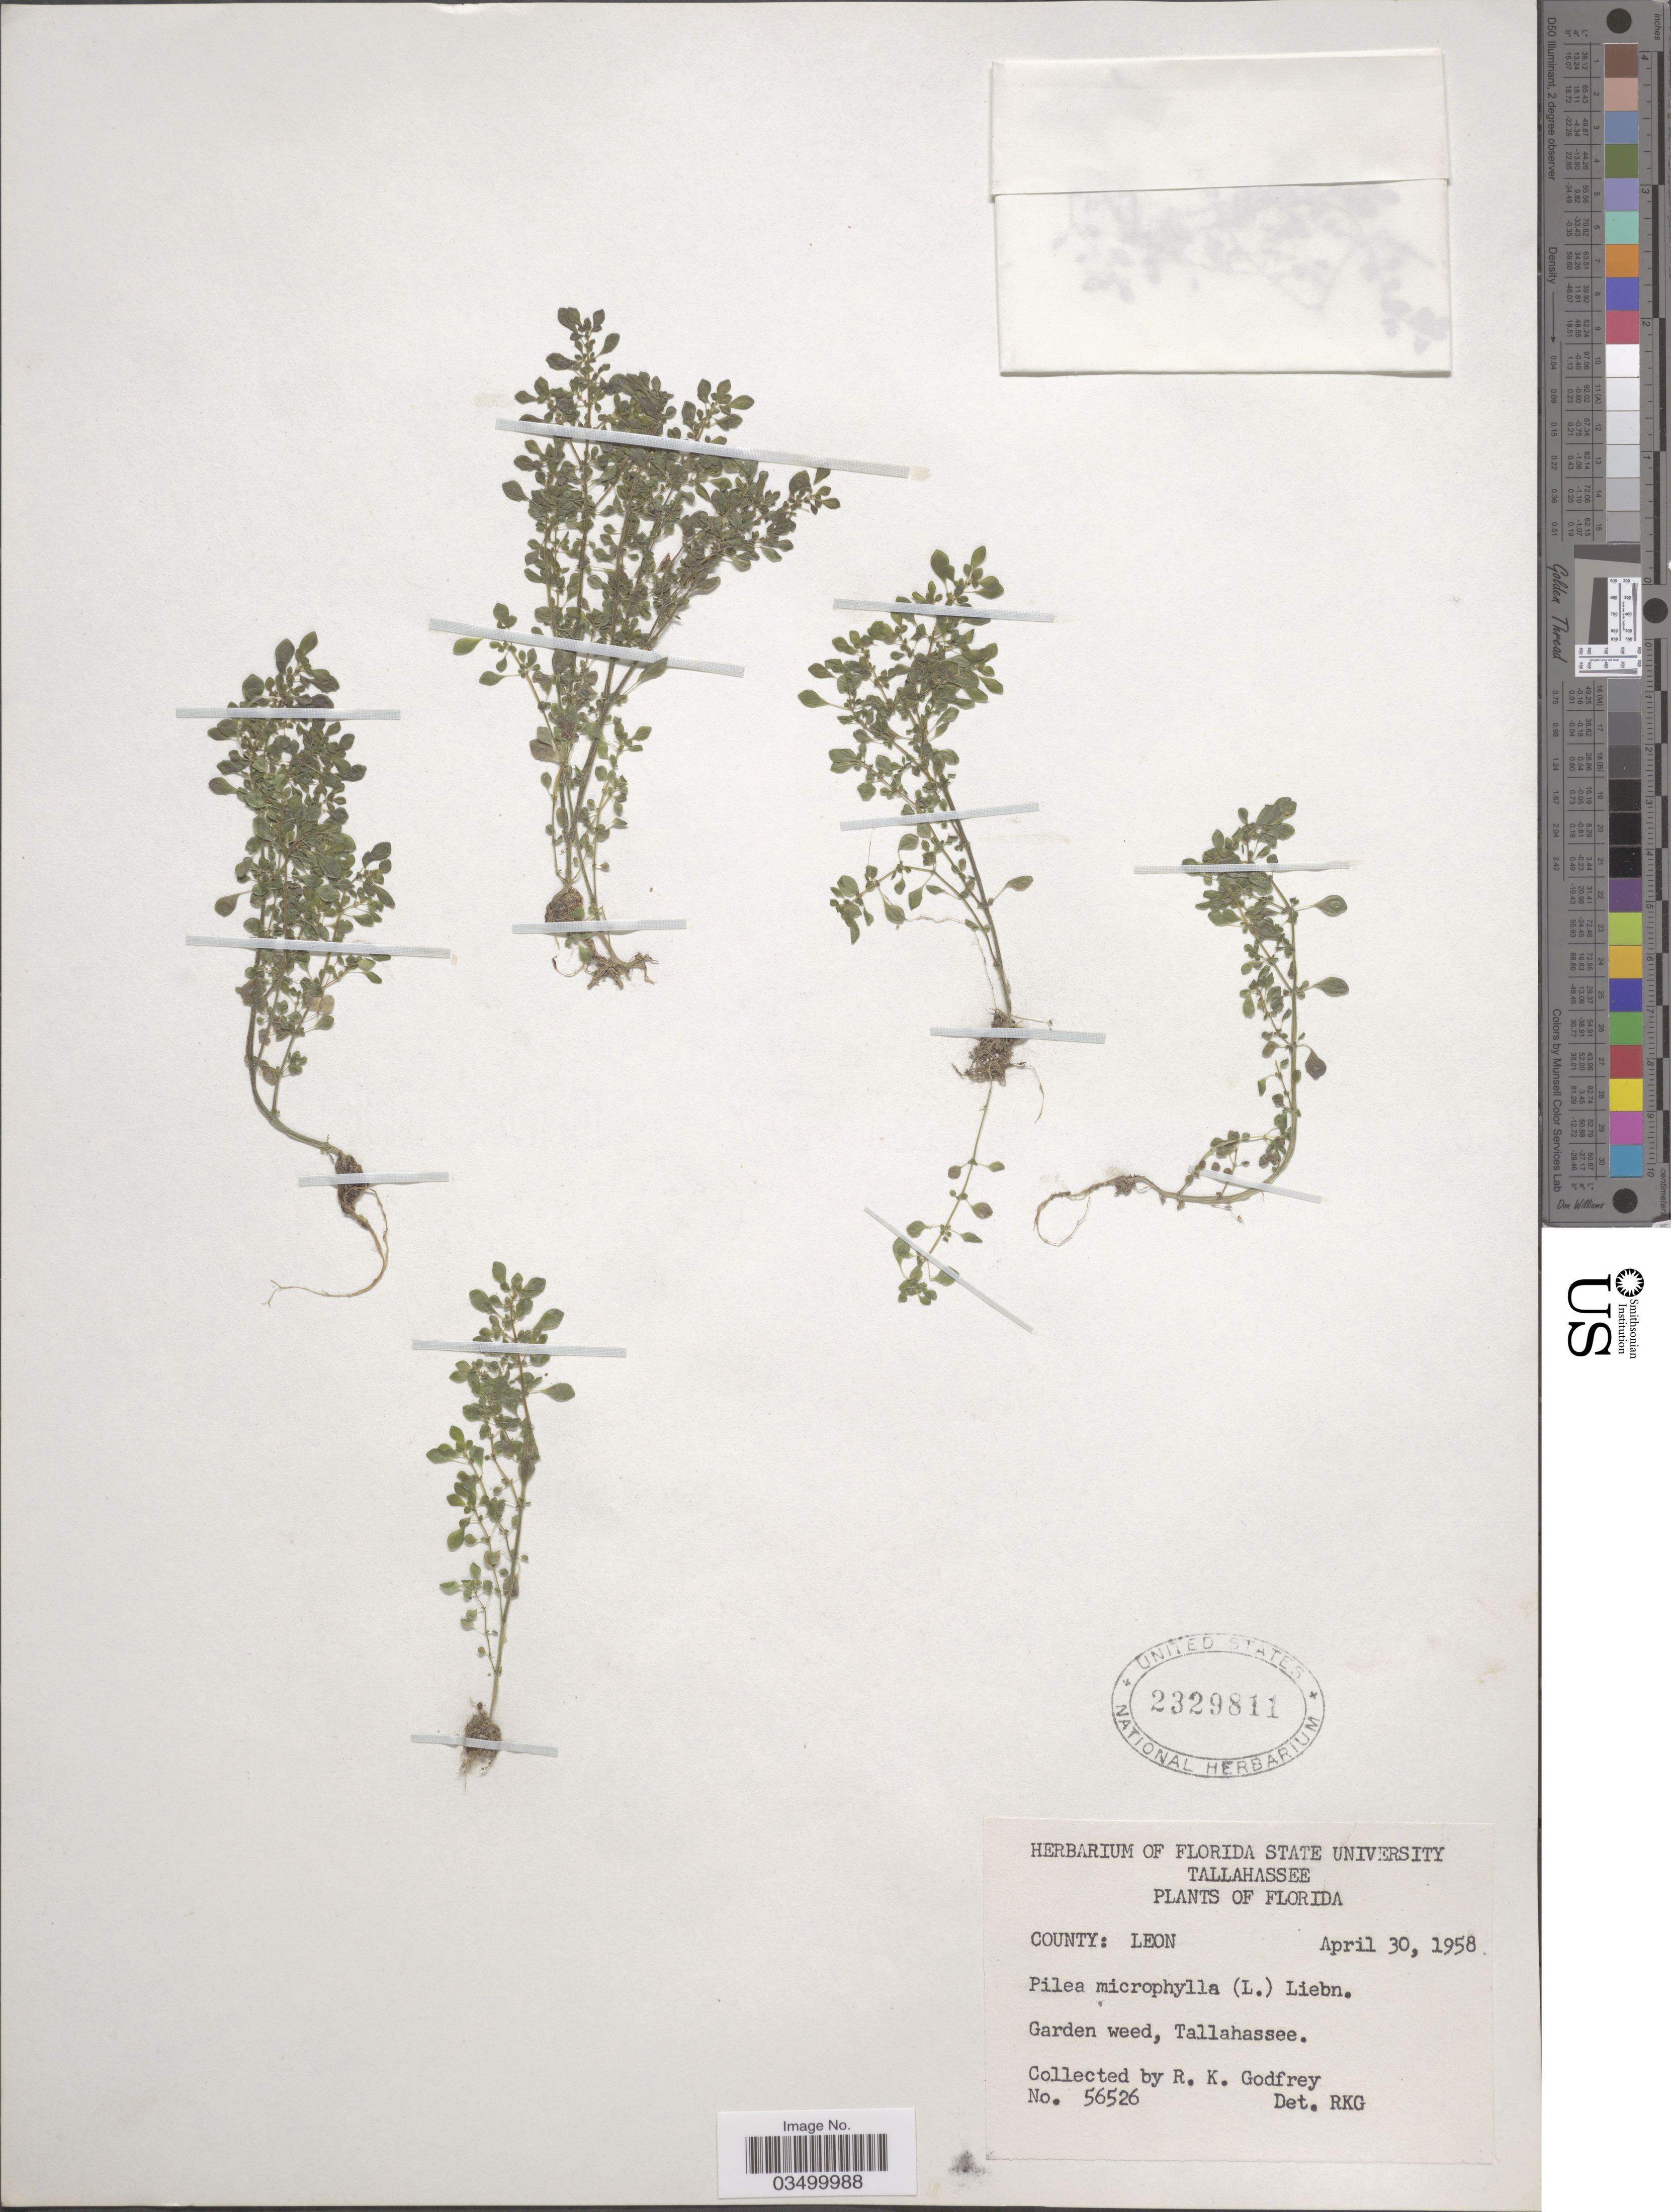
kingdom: Plantae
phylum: Tracheophyta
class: Magnoliopsida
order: Rosales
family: Urticaceae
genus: Pilea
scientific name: Pilea microphylla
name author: (L.) Liebm.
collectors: R. K. Godfrey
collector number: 56526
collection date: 1958-04-30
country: United States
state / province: Florida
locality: County: Leon. Garden weed, Tallahassee.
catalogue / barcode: US 2329811